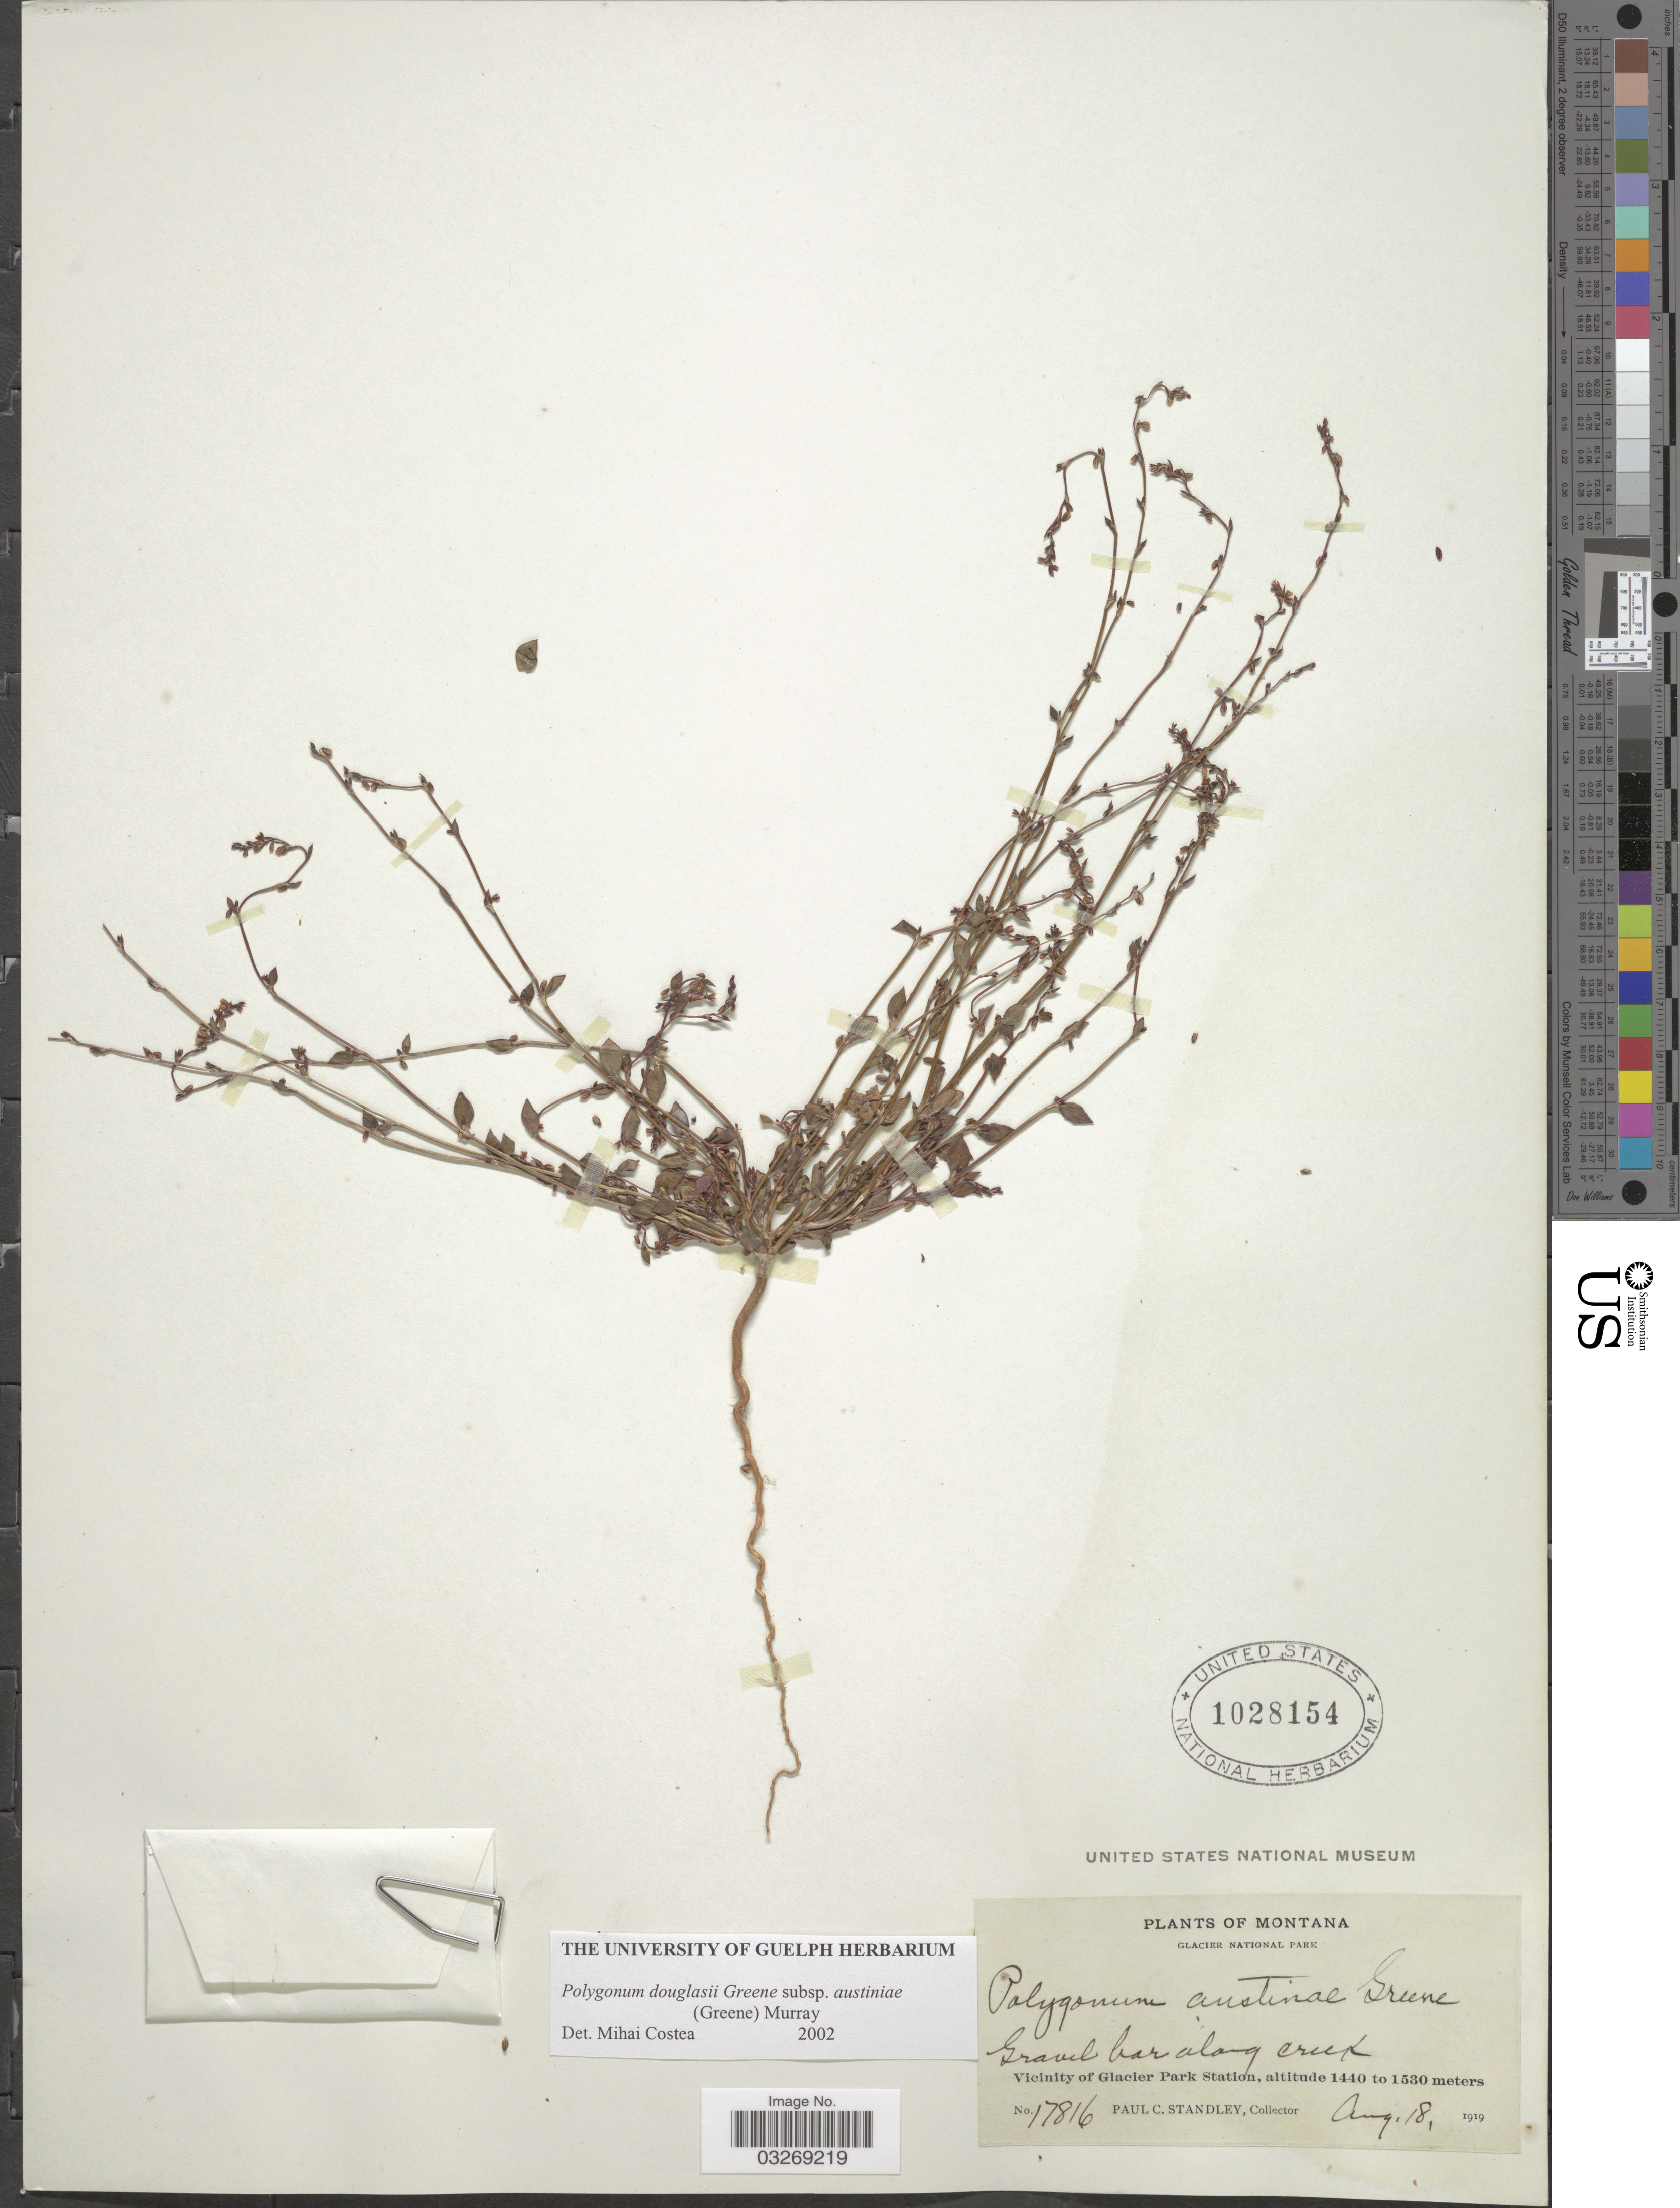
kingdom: Plantae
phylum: Tracheophyta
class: Magnoliopsida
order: Caryophyllales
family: Polygonaceae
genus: Polygonum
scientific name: Polygonum douglasii subsp. austiniae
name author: (S.W. Greene) A.E. Murray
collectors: P. C. Standley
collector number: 17816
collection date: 1919-08-18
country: United States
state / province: Montana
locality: Glacier National Park. Gravel bar along creek. Vicinity of Glacier Park Station.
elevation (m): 1440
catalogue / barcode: US 1028154